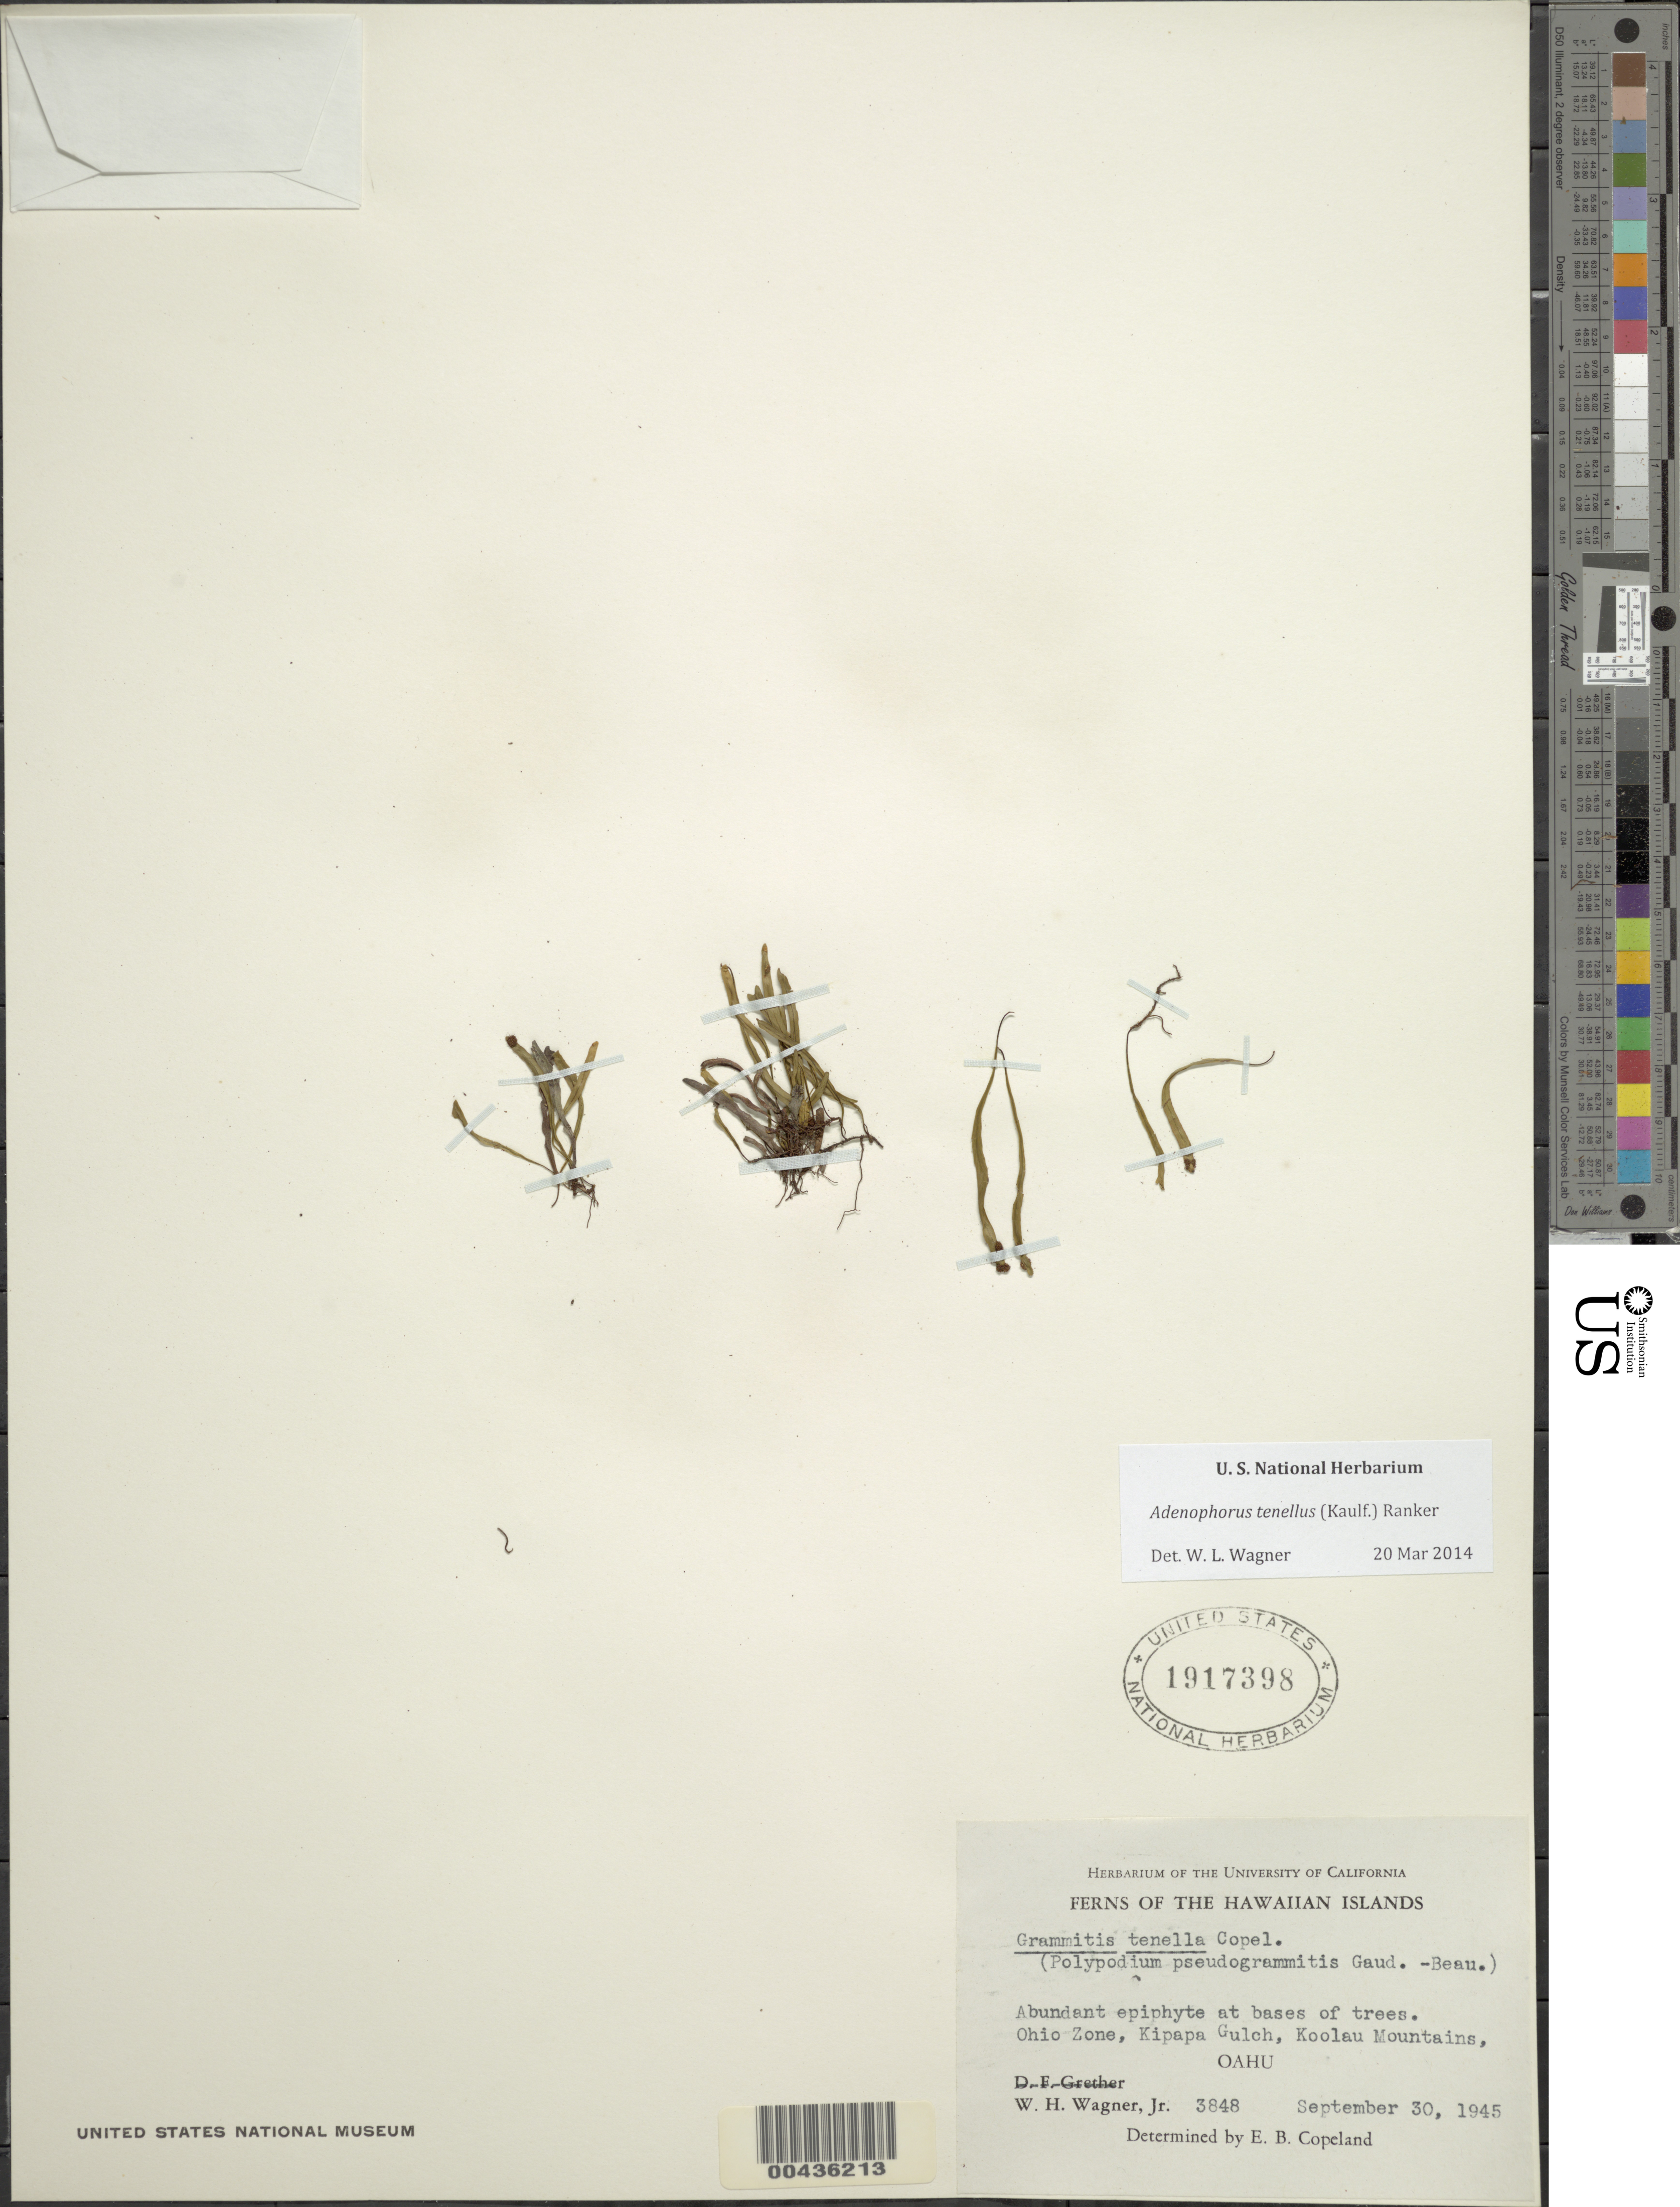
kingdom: Plantae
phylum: Tracheophyta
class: Polypodiopsida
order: Polypodiales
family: Polypodiaceae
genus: Adenophorus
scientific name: Adenophorus tenellus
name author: (Kaulf.) Ranker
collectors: W. H. Wagner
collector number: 3848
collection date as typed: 30 Sep 1945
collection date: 1945-09-30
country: United States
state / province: Hawaii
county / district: Honolulu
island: Oahu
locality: Ohio Zone, Kipapa Gulch, Koolau Mountains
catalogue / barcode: US 1917398